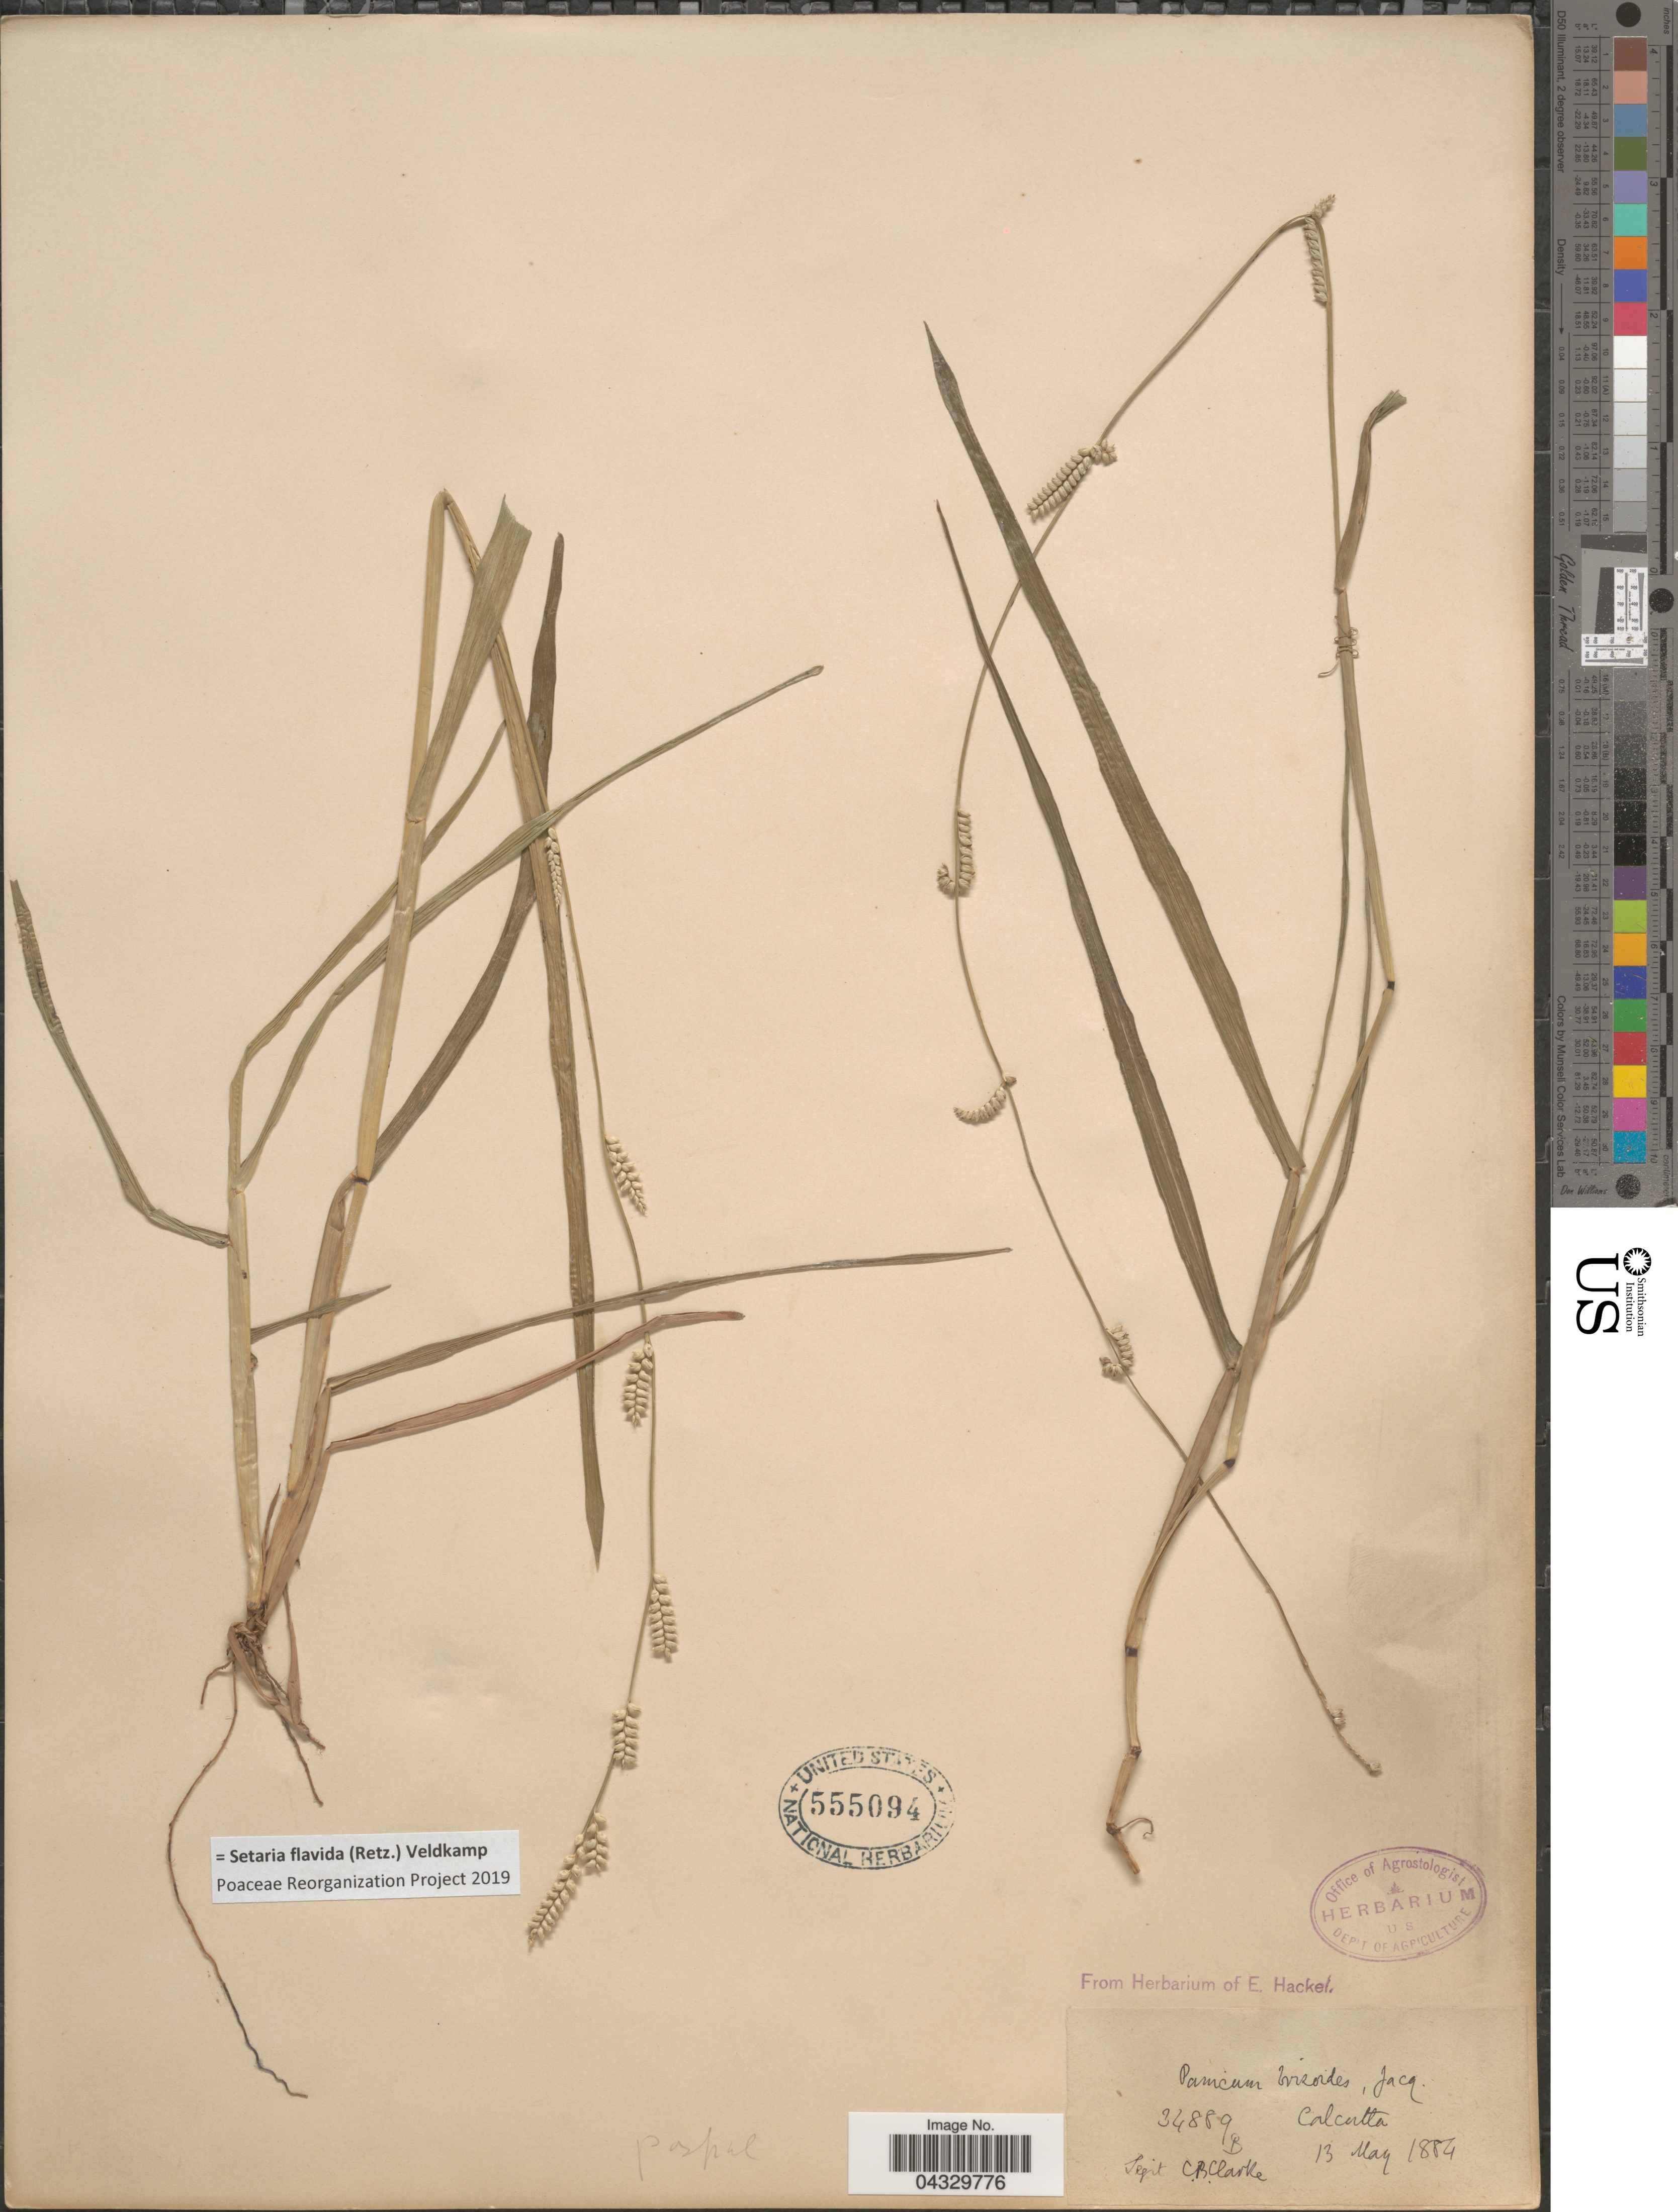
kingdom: Plantae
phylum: Tracheophyta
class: Liliopsida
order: Poales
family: Poaceae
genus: Setaria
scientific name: Setaria flavida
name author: (Retz.) Veldkamp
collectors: C. B. Clarke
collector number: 34889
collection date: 1884-05-13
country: India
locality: Calcutta.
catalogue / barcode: US 555094